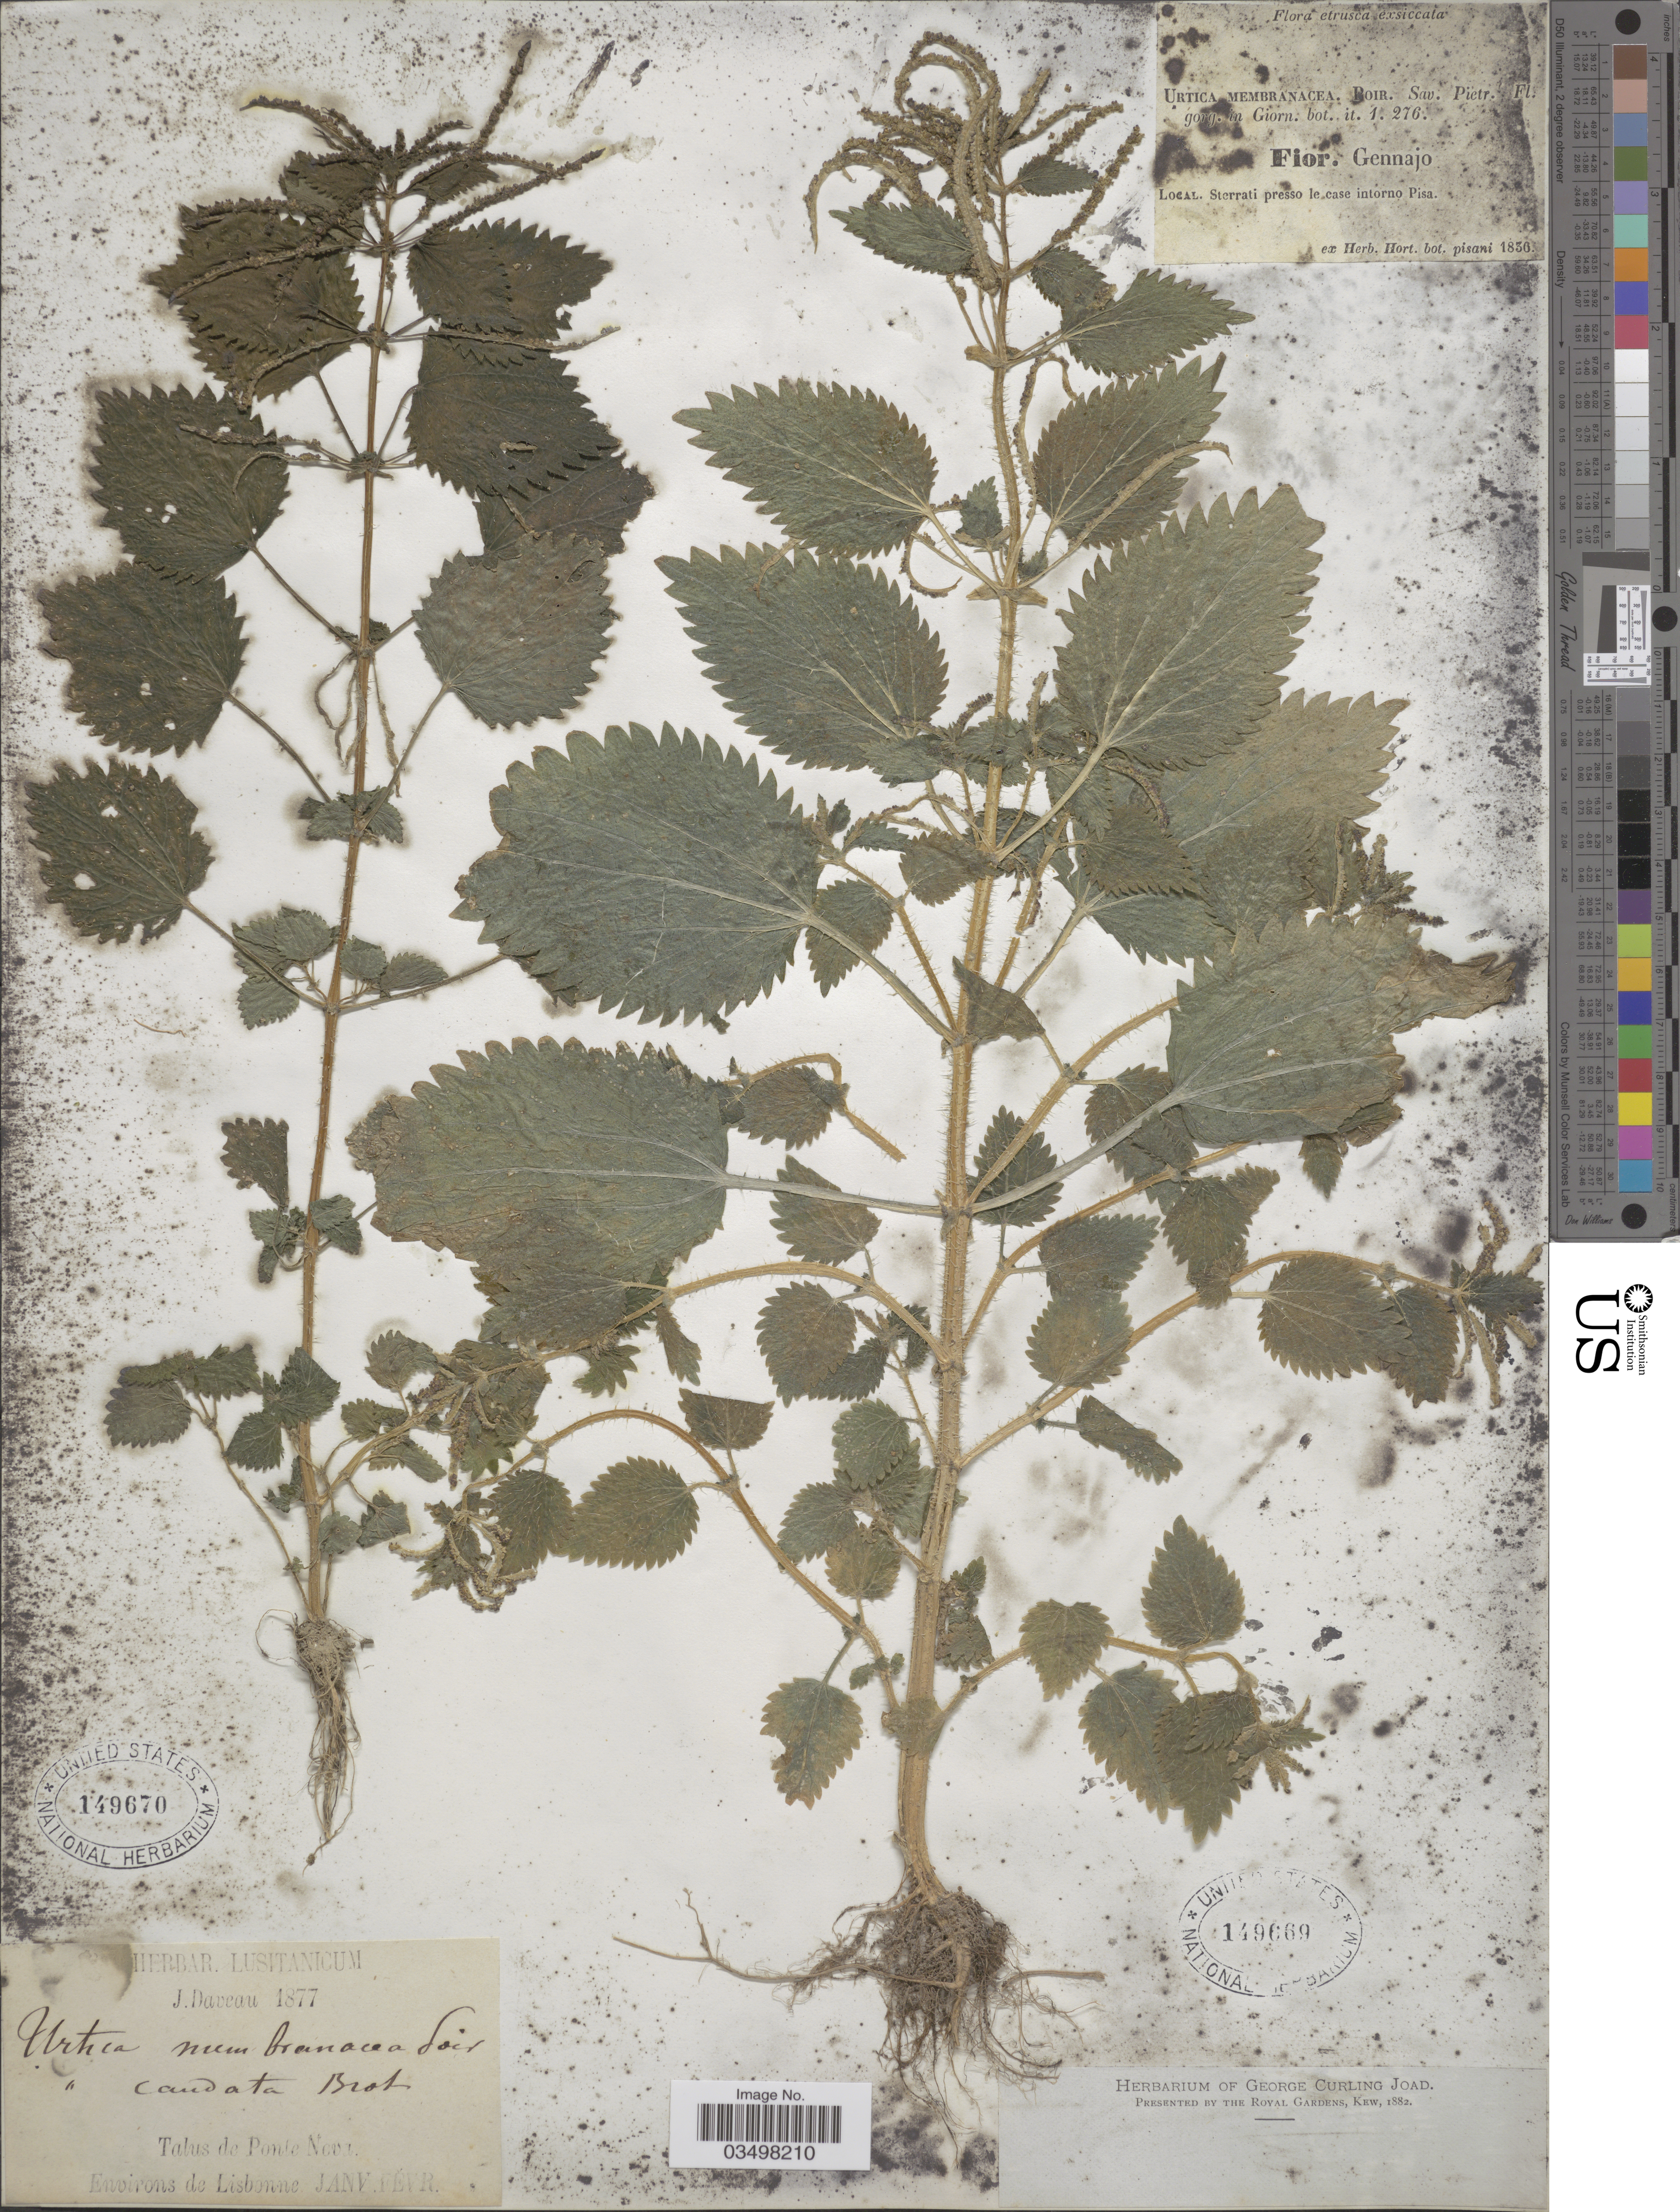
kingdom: Plantae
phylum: Tracheophyta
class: Magnoliopsida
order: Rosales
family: Urticaceae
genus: Urtica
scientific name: Urtica membranacea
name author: Poir.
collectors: J. Daveau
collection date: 1877-01/1877-02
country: Portugal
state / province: Lisboa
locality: Talus de Ponte Nova. Environs de Lisbonne.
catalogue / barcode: US 149670-2